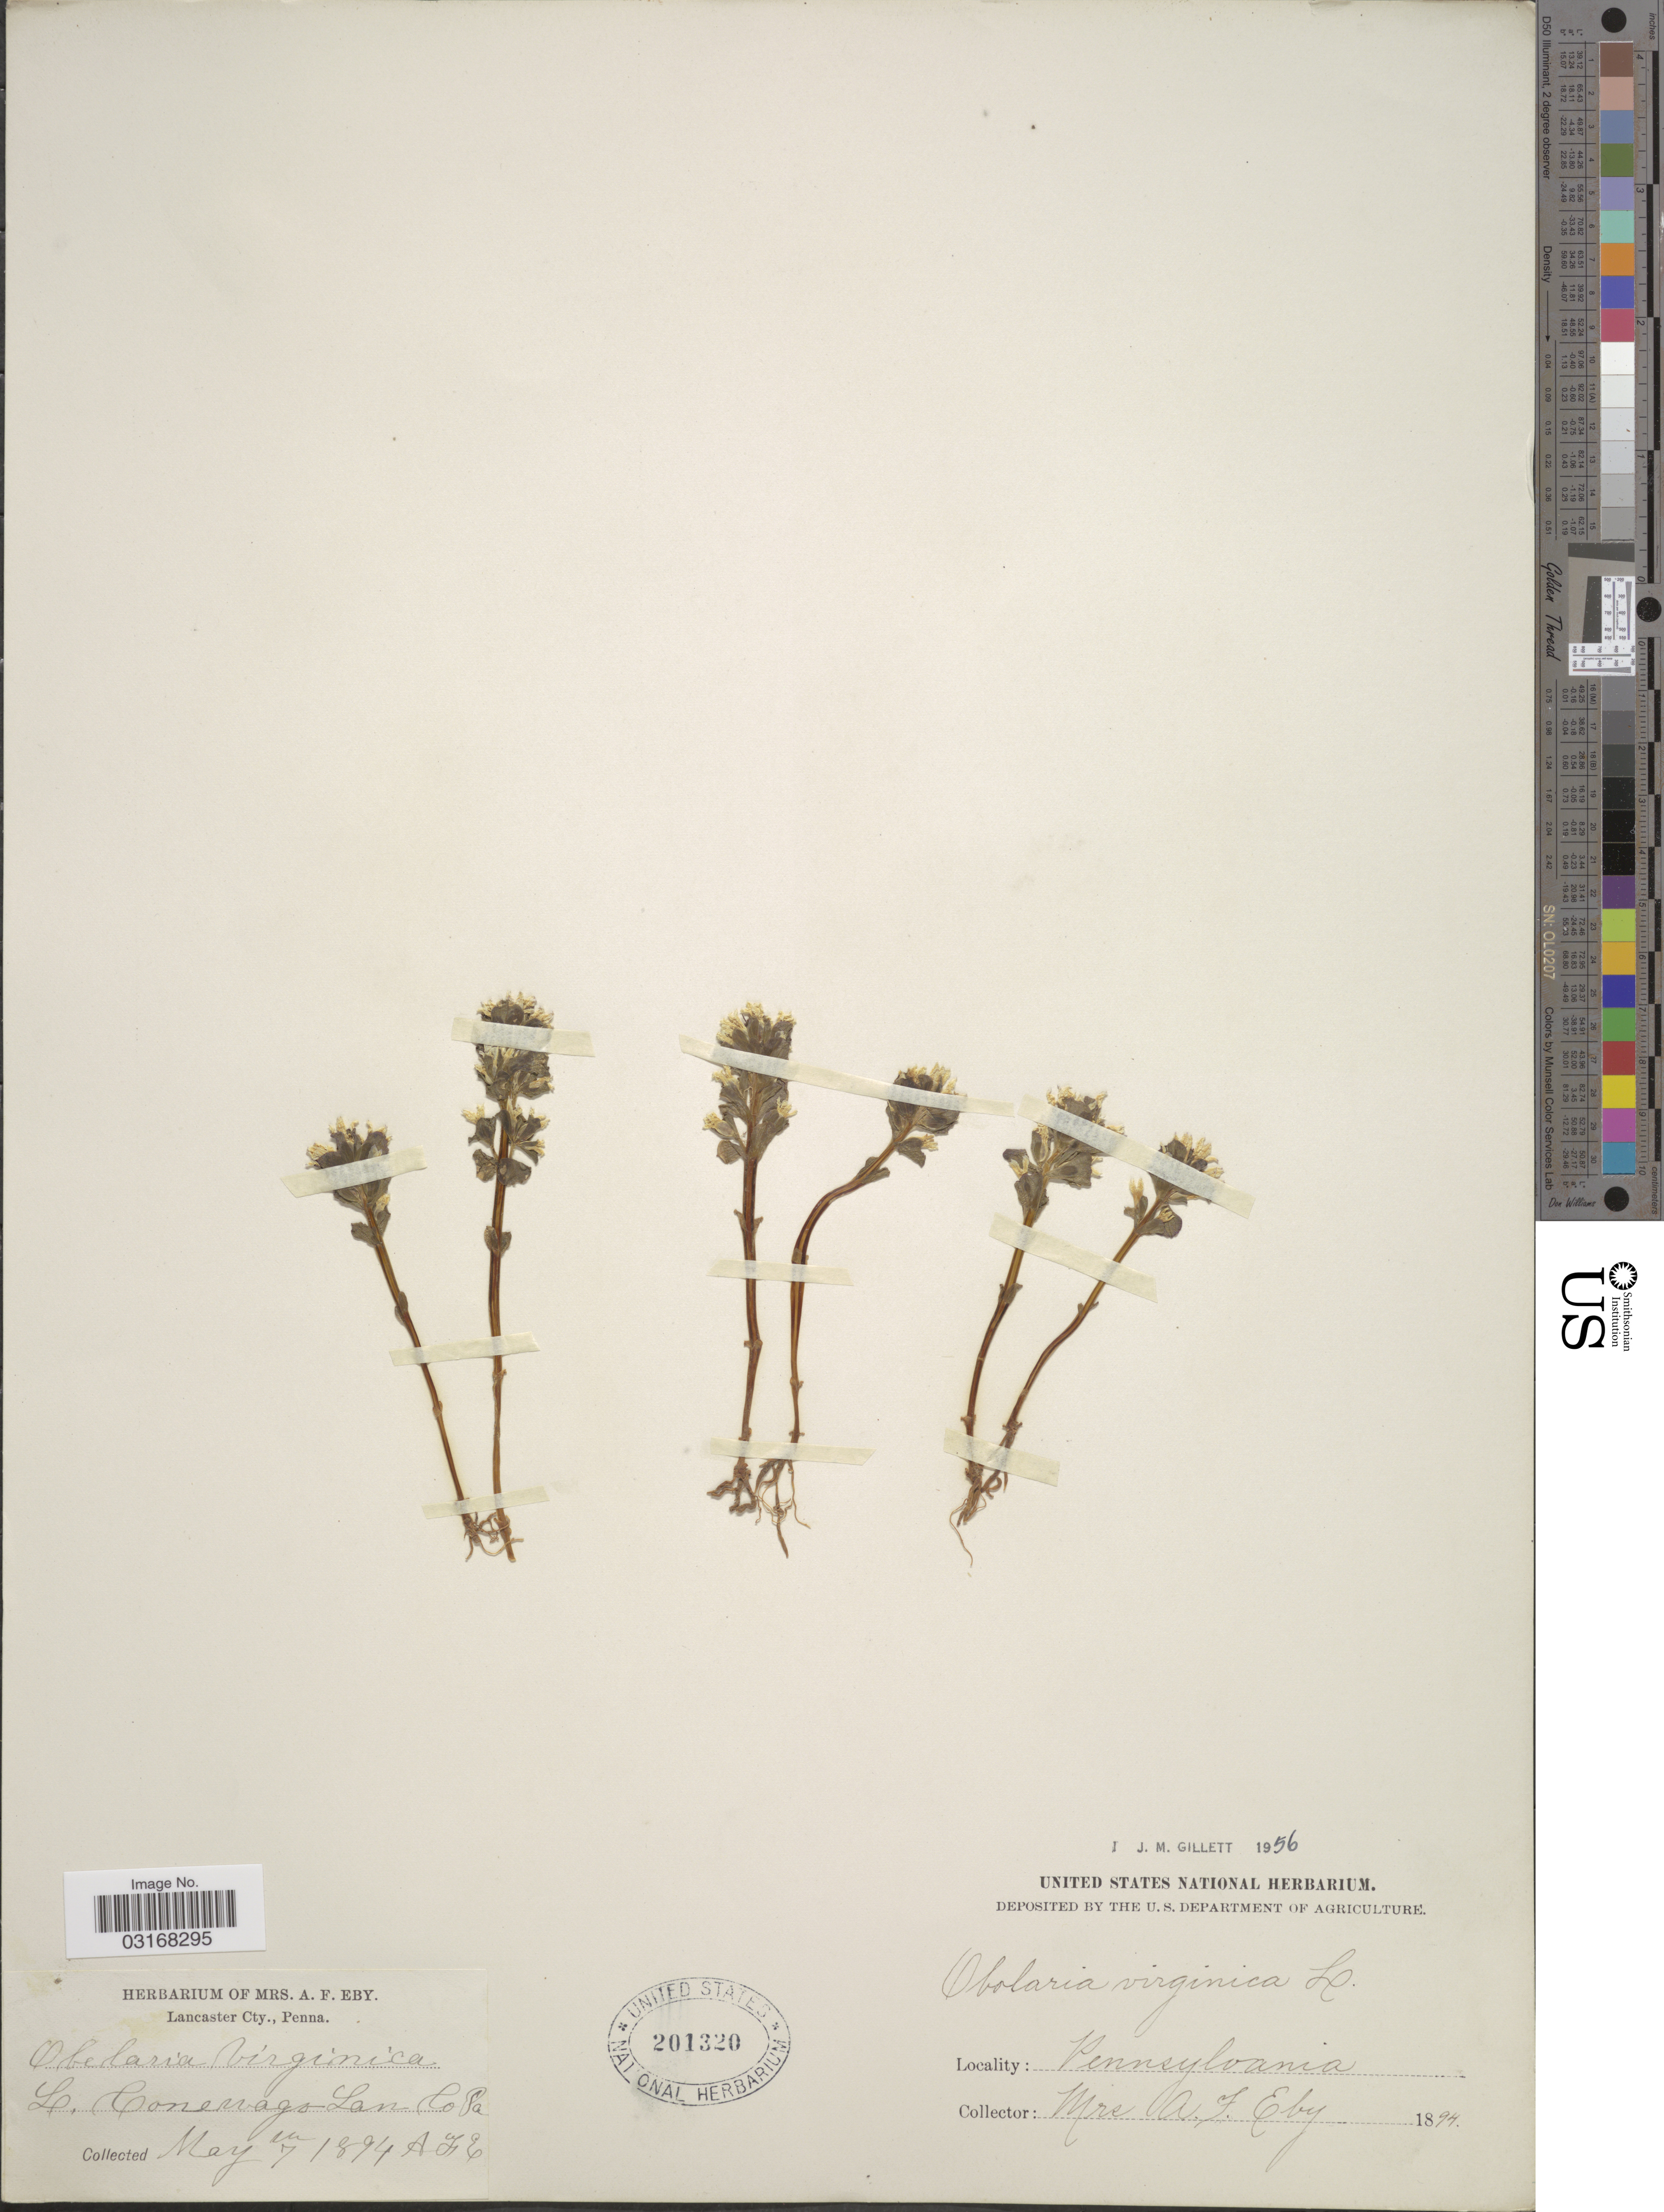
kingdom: Plantae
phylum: Tracheophyta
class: Magnoliopsida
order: Gentianales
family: Gentianaceae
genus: Obolaria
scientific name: Obolaria virginica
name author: L.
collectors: Mrs. A. F. Eby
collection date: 1894-05-07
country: United States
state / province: Pennsylvania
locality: L. Conewago Lan Co Pa.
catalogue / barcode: US 201320